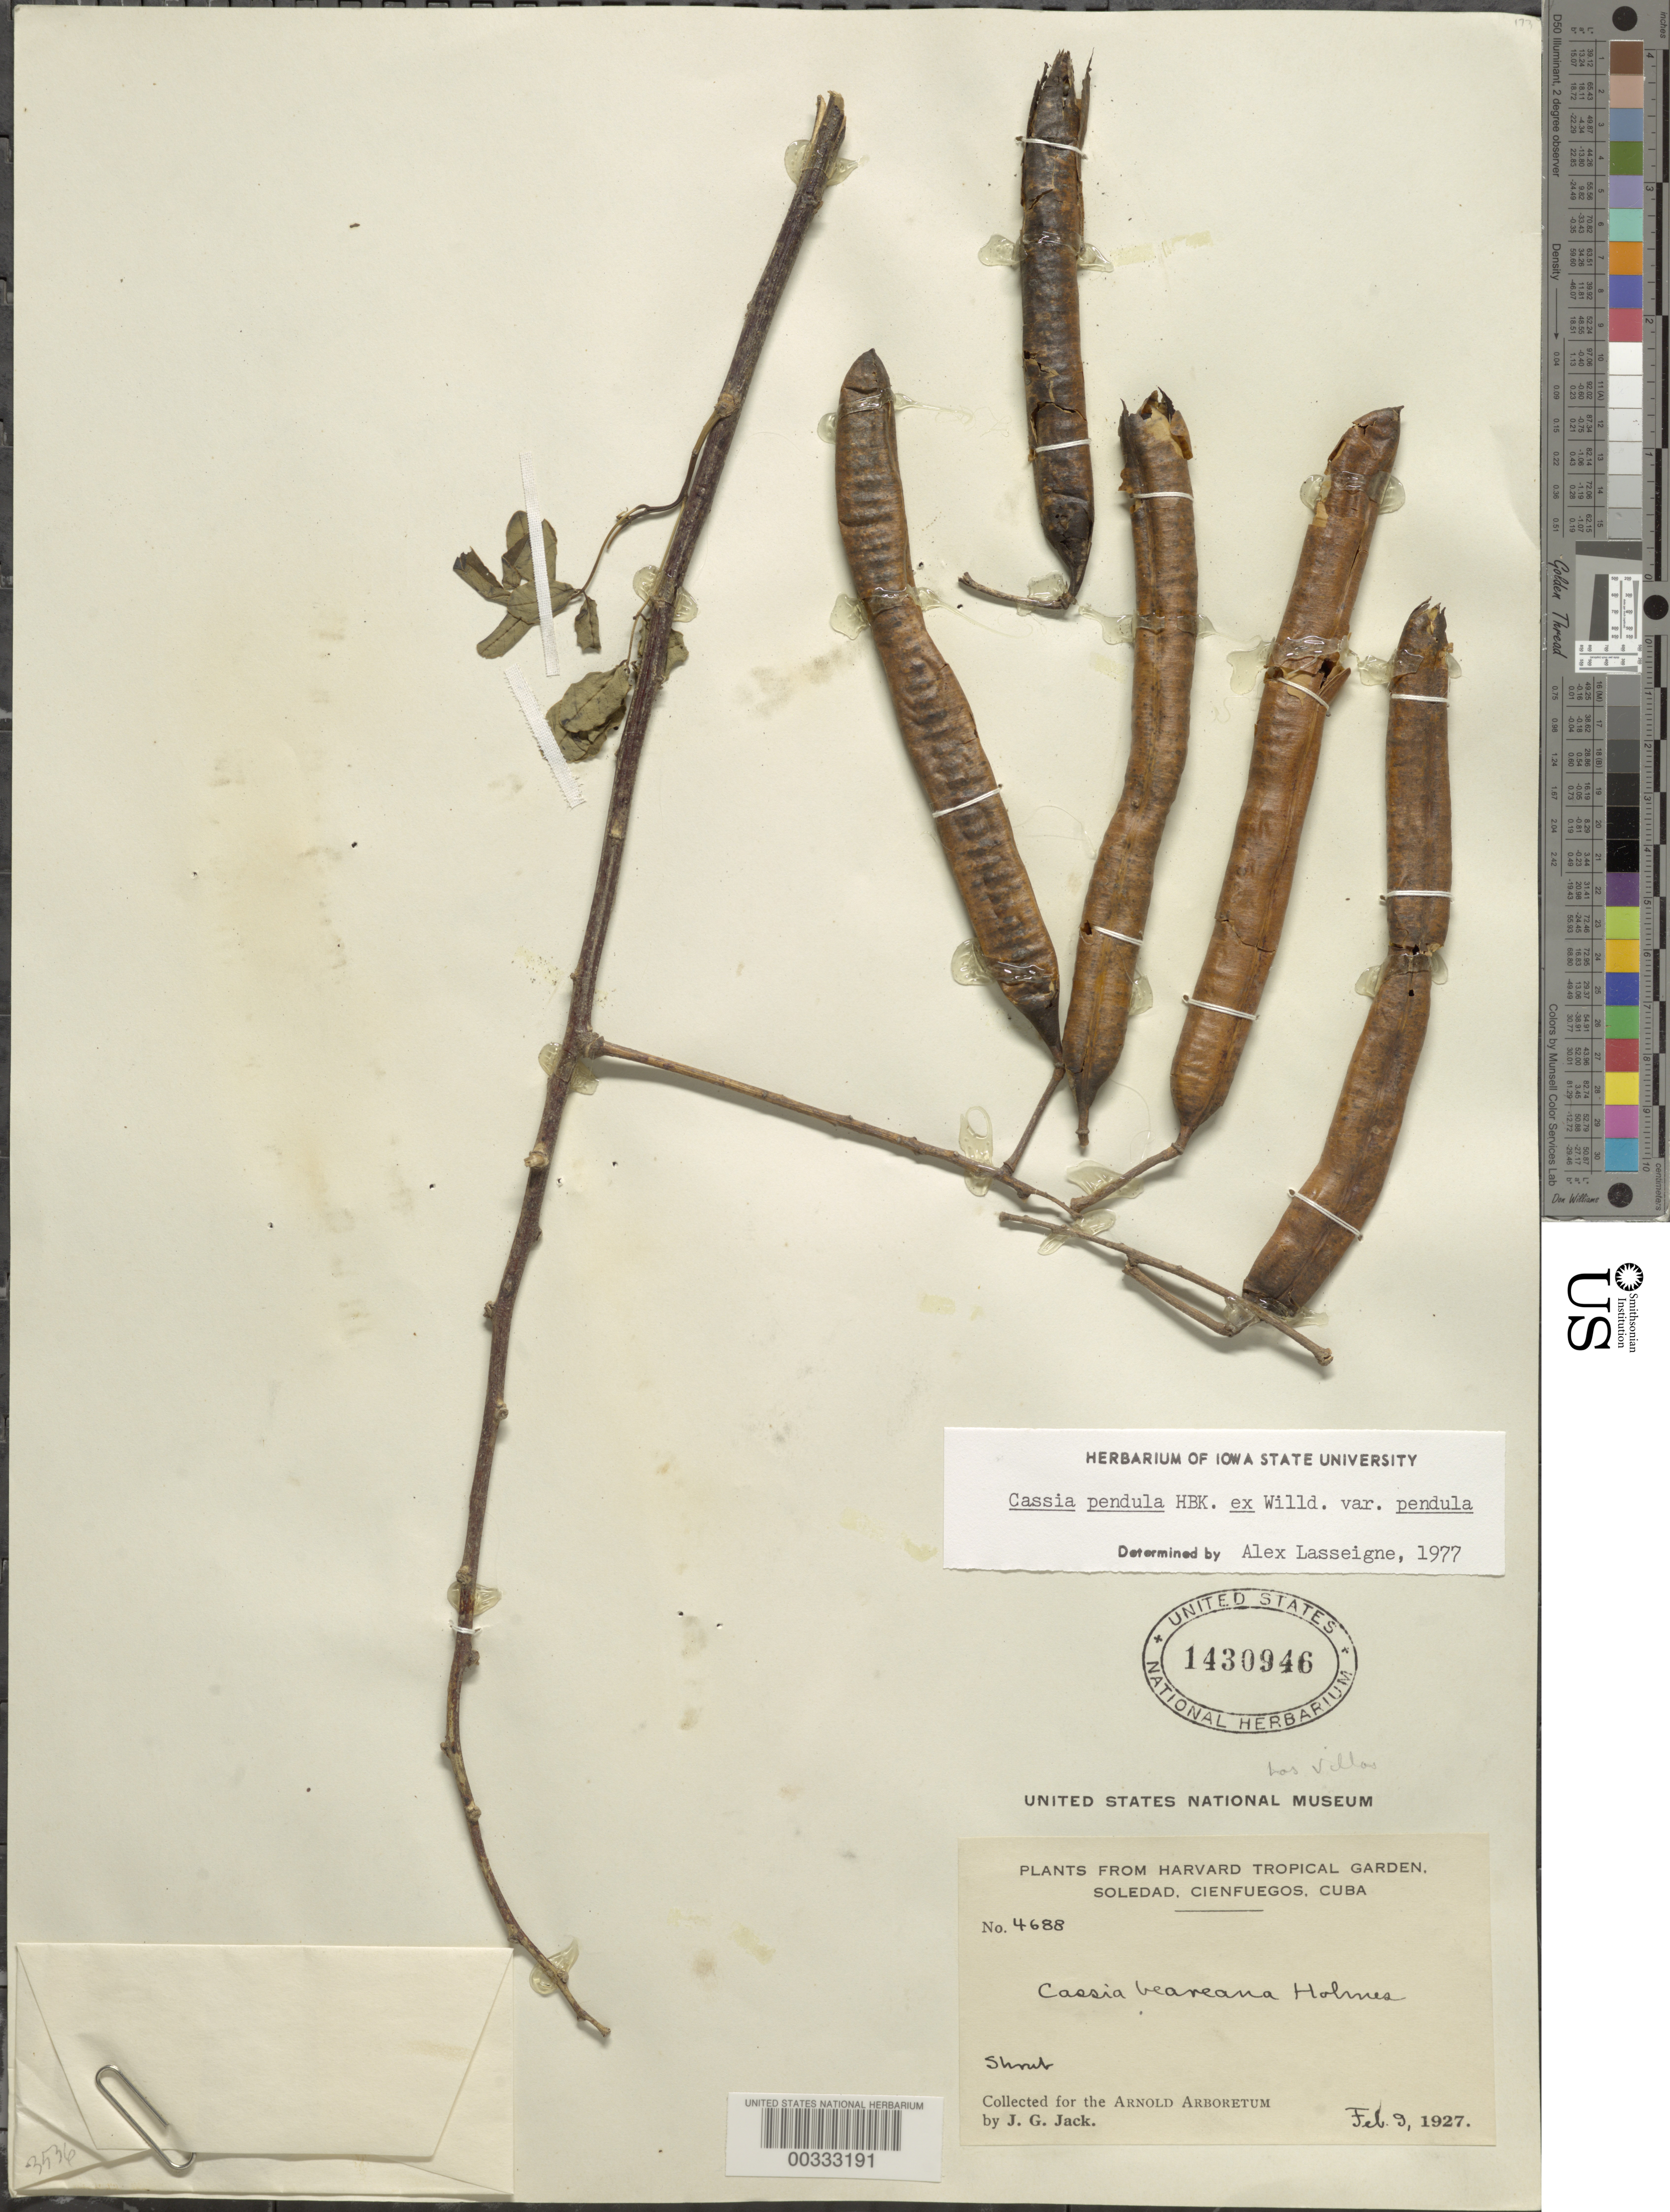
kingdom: Plantae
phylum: Tracheophyta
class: Magnoliopsida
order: Fabales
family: Fabaceae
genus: Senna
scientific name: Senna pendula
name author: (Humb. & Bonpl. ex Willd.) H.S. Irwin & Barneby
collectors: J. G. Jack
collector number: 4688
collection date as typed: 09 Feb 1927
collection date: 1927-02-09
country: Cuba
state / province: Las Villas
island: Greater Antilles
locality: Soledad, cienfuegos, harvard tropical garden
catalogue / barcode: US 1430946